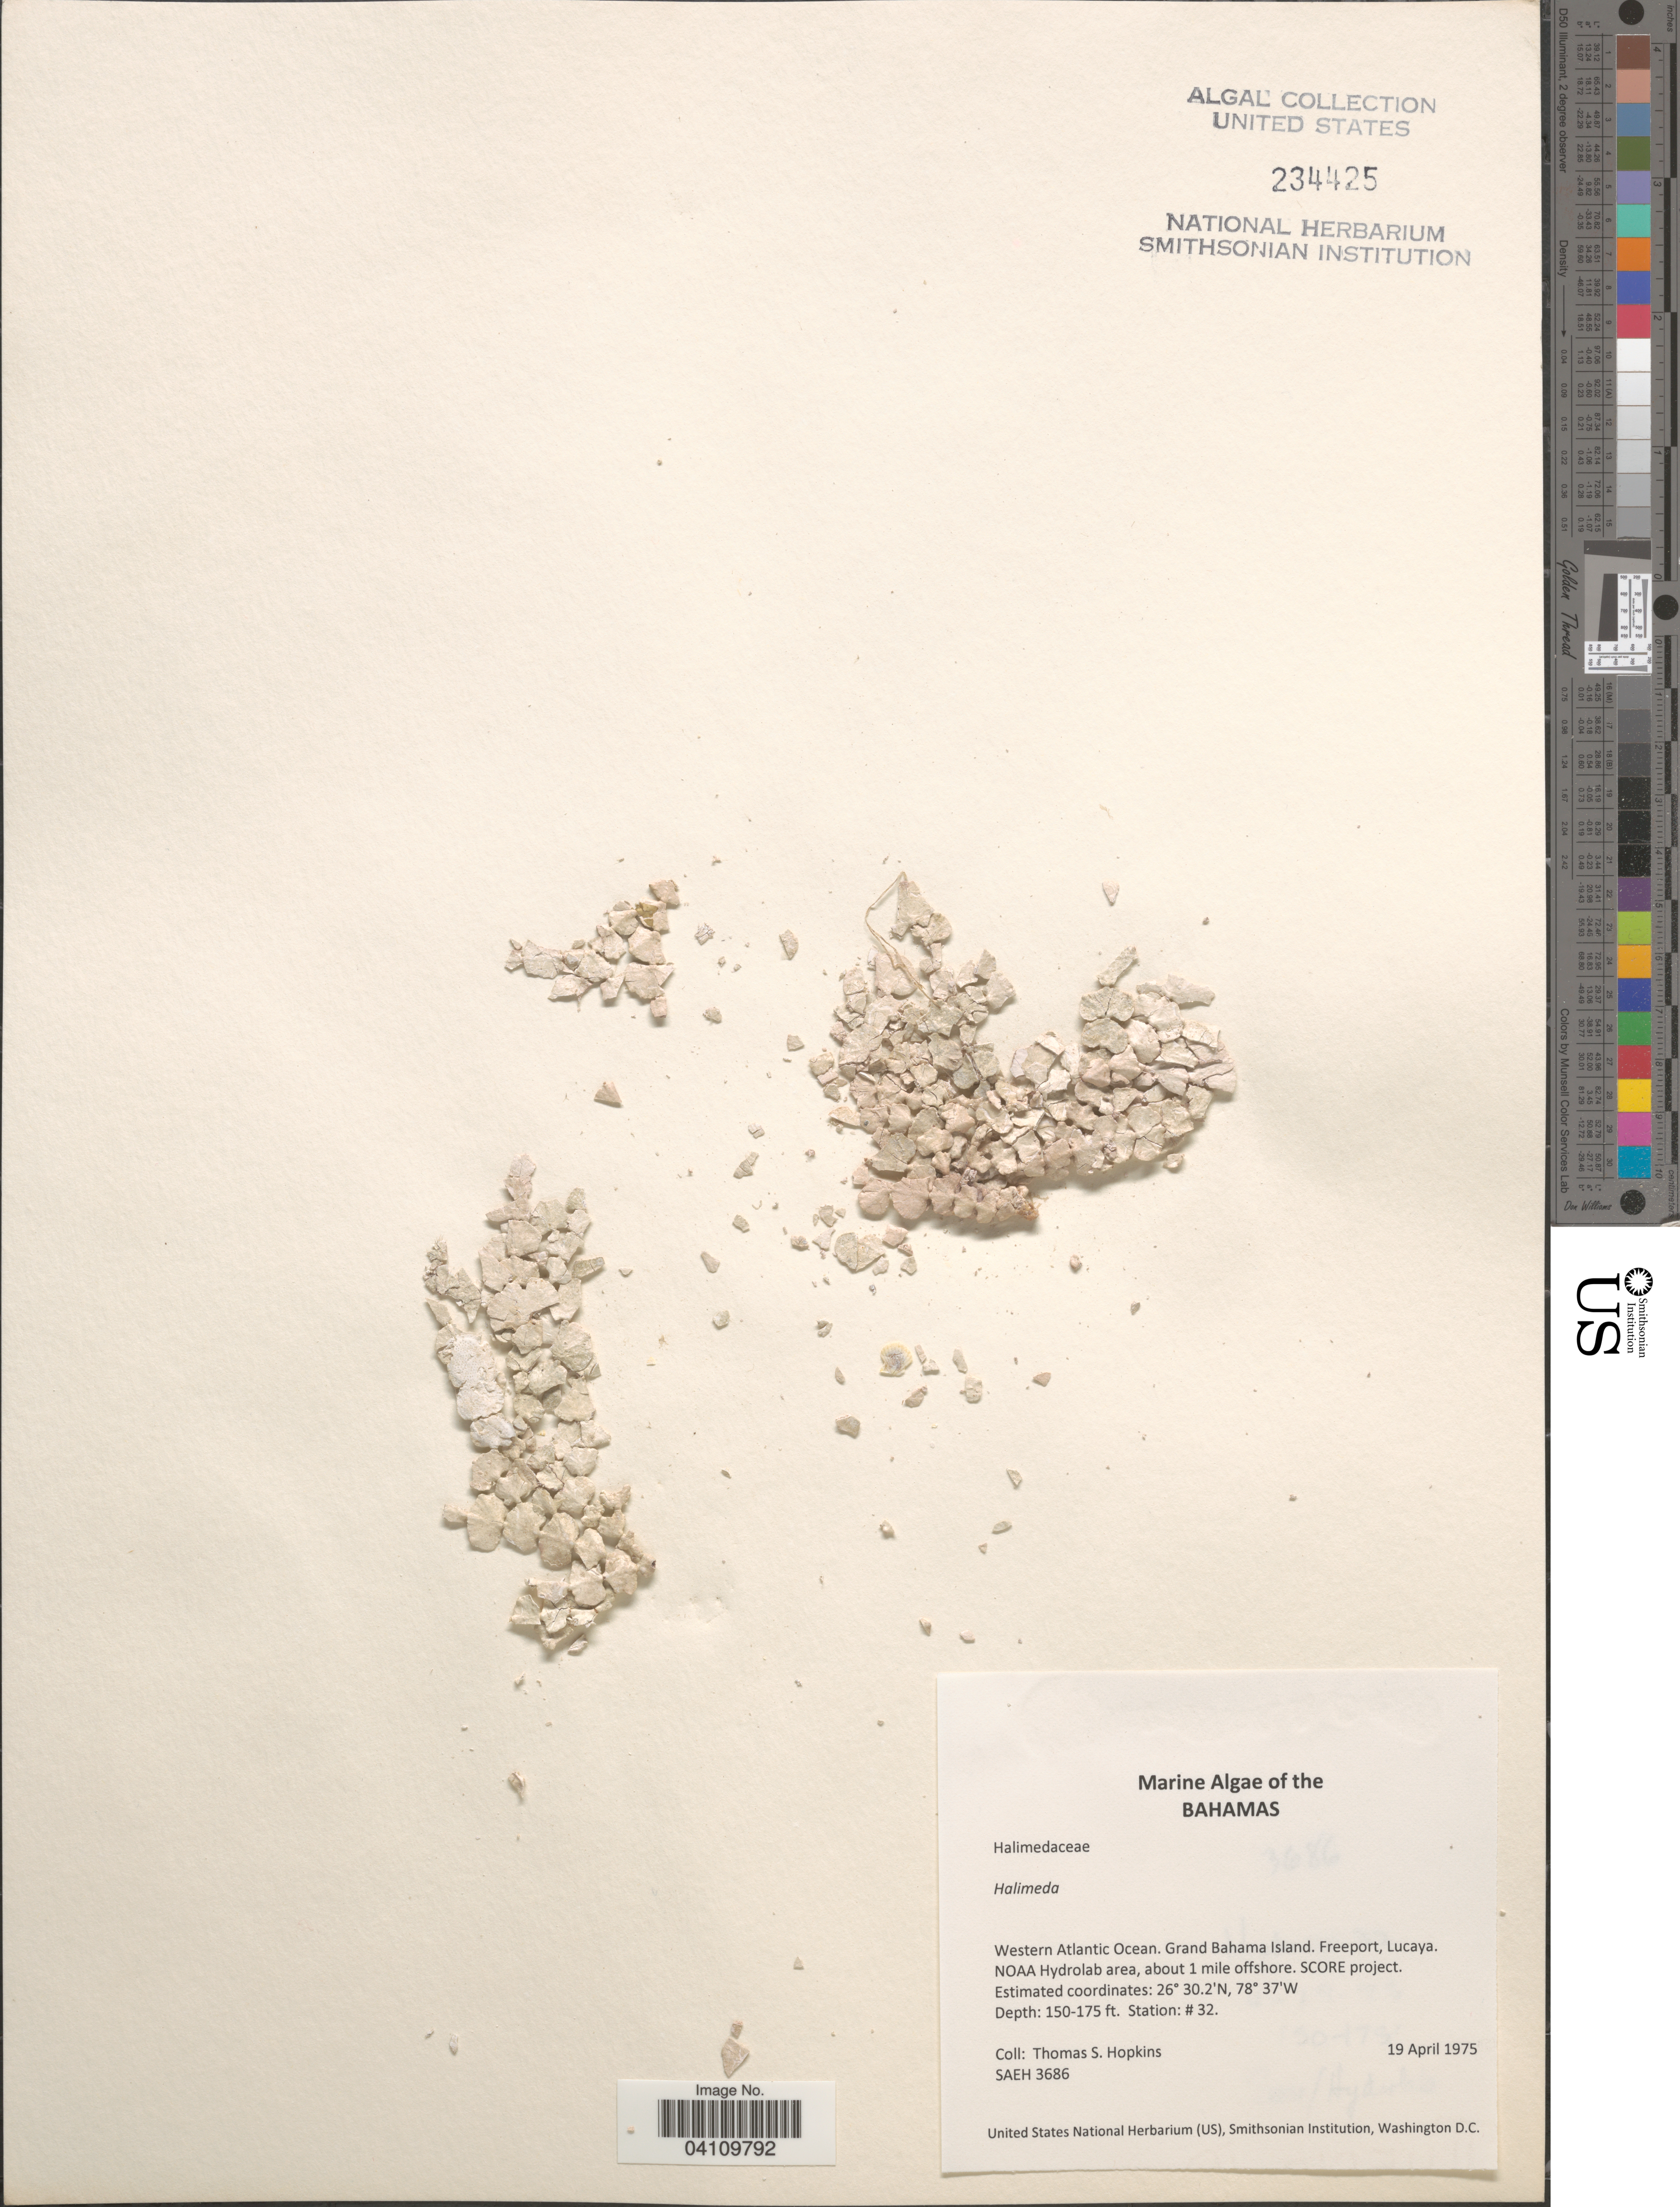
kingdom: Plantae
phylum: Chlorophyta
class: Ulvophyceae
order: Bryopsidales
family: Halimedaceae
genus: Halimeda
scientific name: Halimeda sp.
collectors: T. Hopkins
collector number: SAEH 3686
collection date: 1975-04-19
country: Bahamas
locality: Western Atlantic Ocean. Grand Bahama Island. Freeport, Lucaya. NOAA Hydrolab area, about 1 mile offshore. SCORE project. Station: # 32.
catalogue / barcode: US 234425